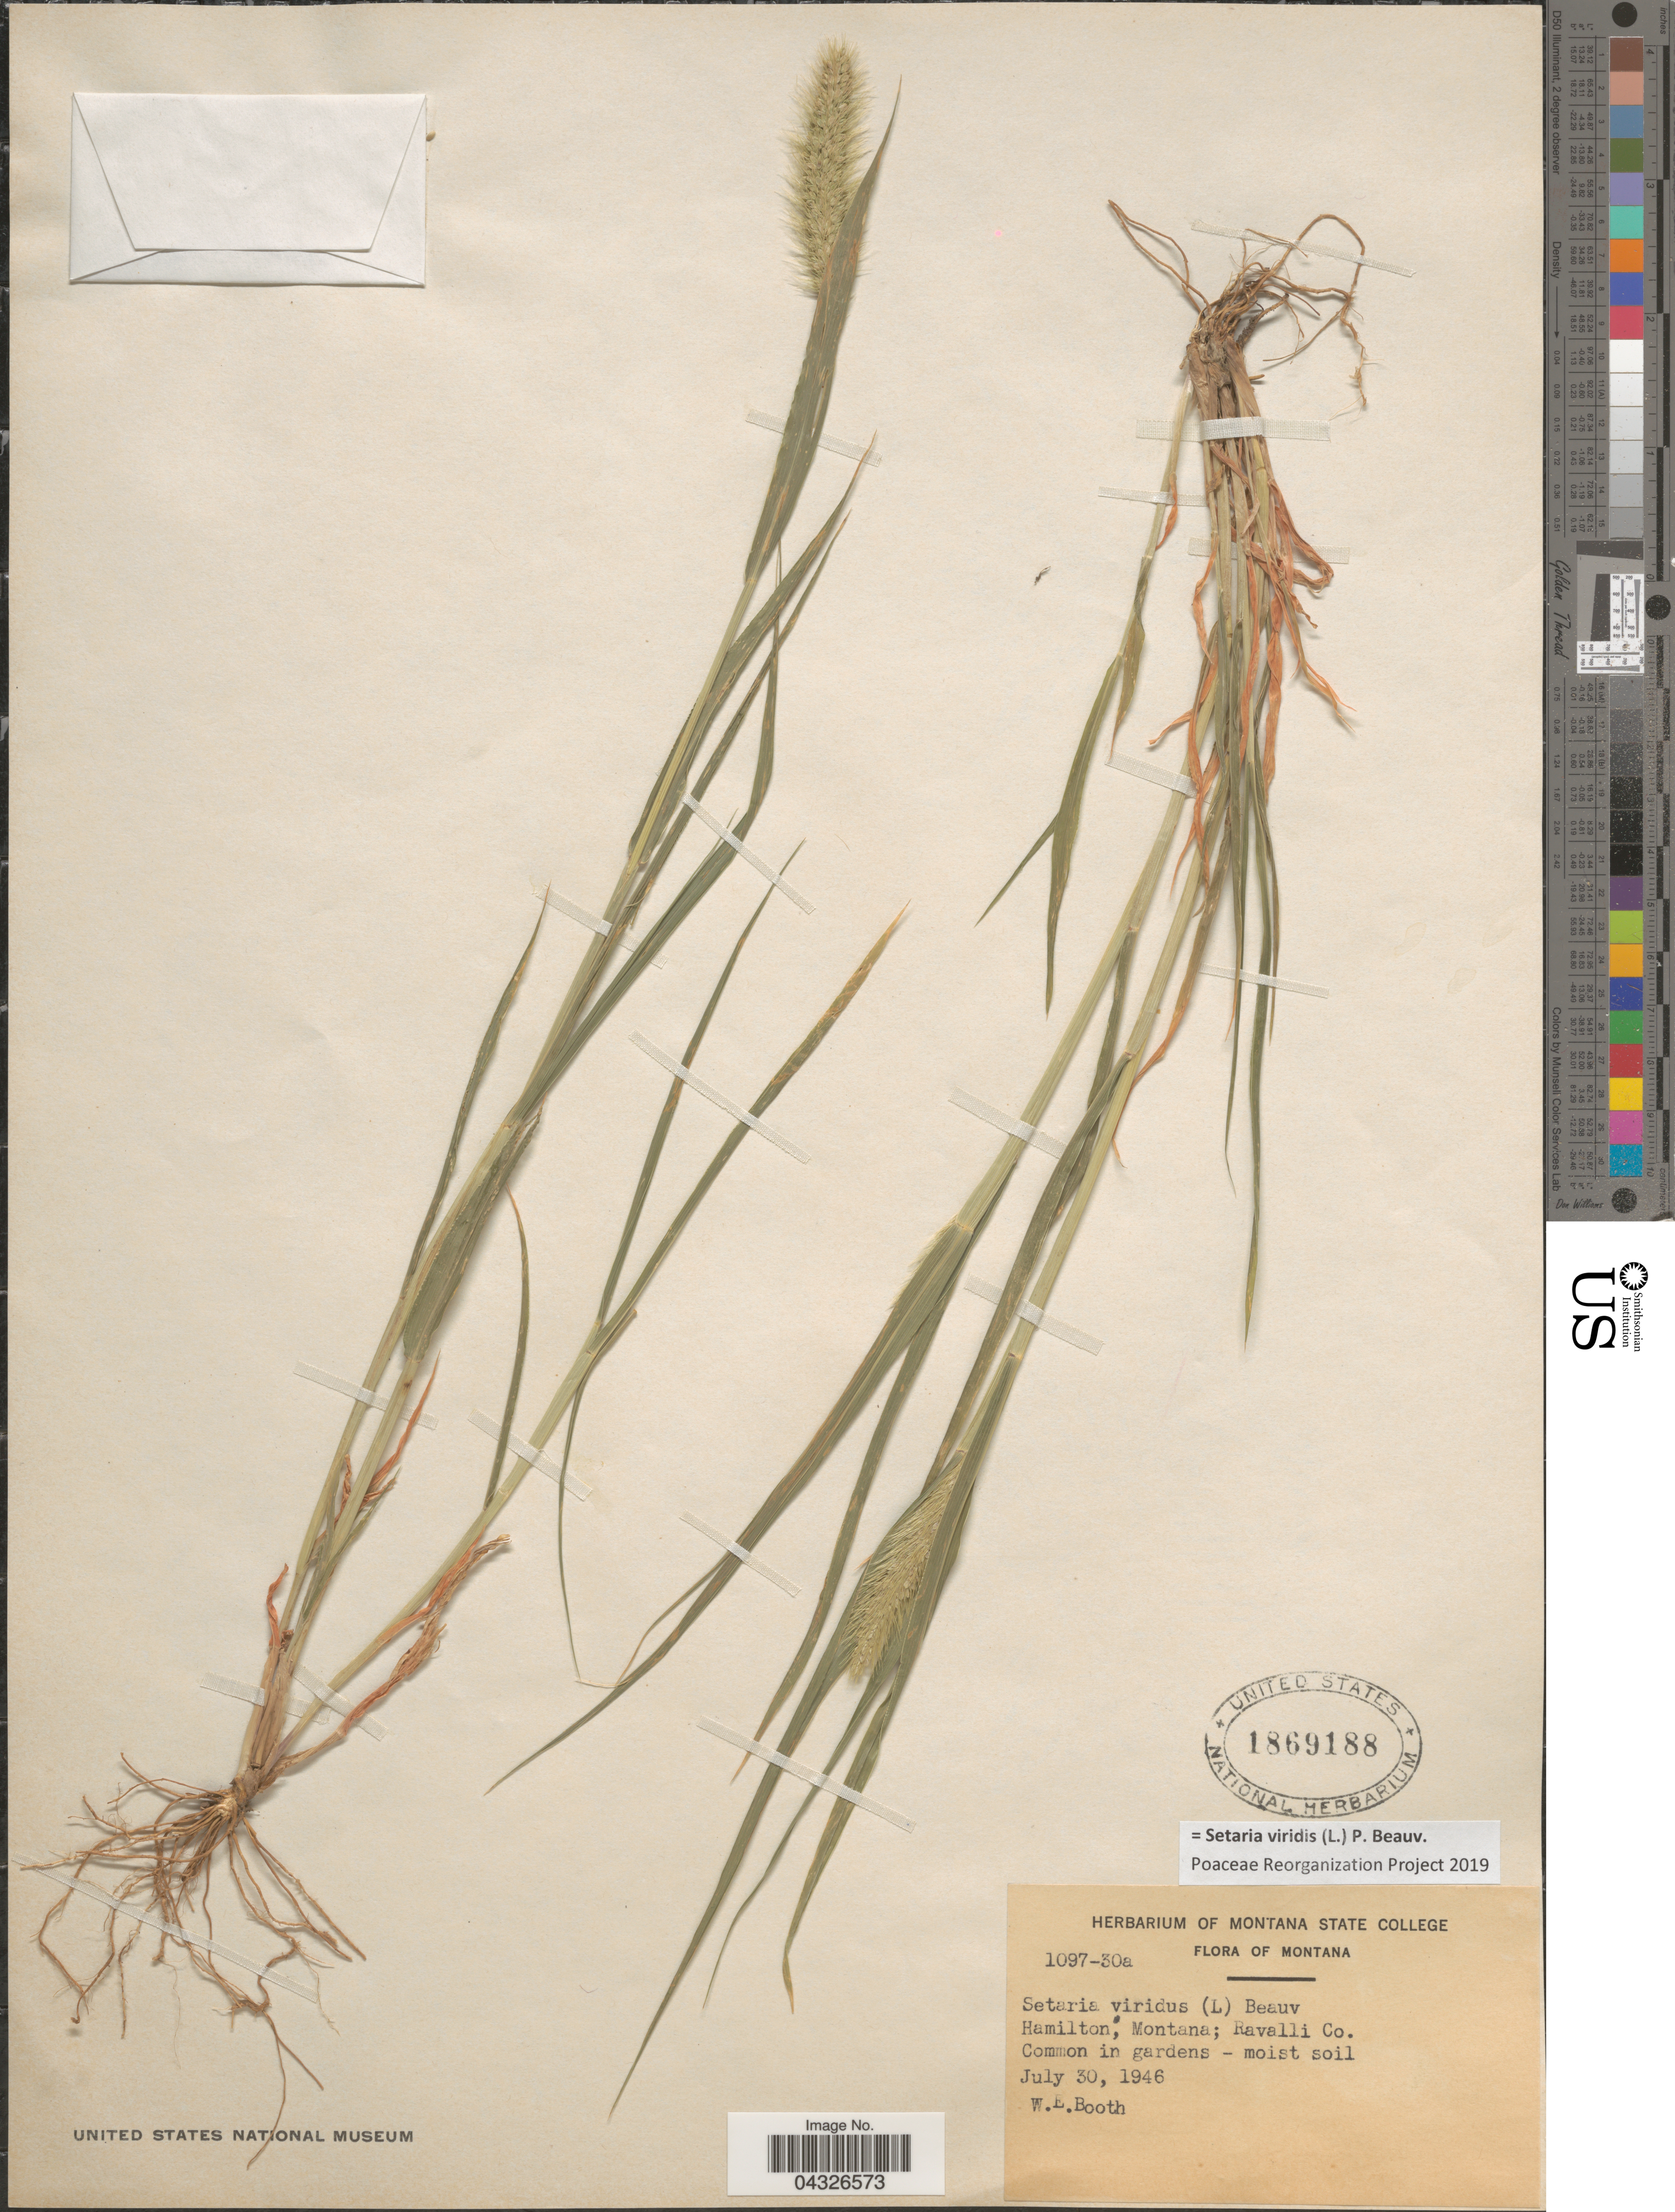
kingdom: Plantae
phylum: Tracheophyta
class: Liliopsida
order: Poales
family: Poaceae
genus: Setaria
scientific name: Setaria viridis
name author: (L.) P. Beauv.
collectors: W. Booth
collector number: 1097-30a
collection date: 1946-07-30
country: United States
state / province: Montana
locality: Hamilton; Ravalli Co. Common in gardens - moist soil.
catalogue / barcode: US 1869188